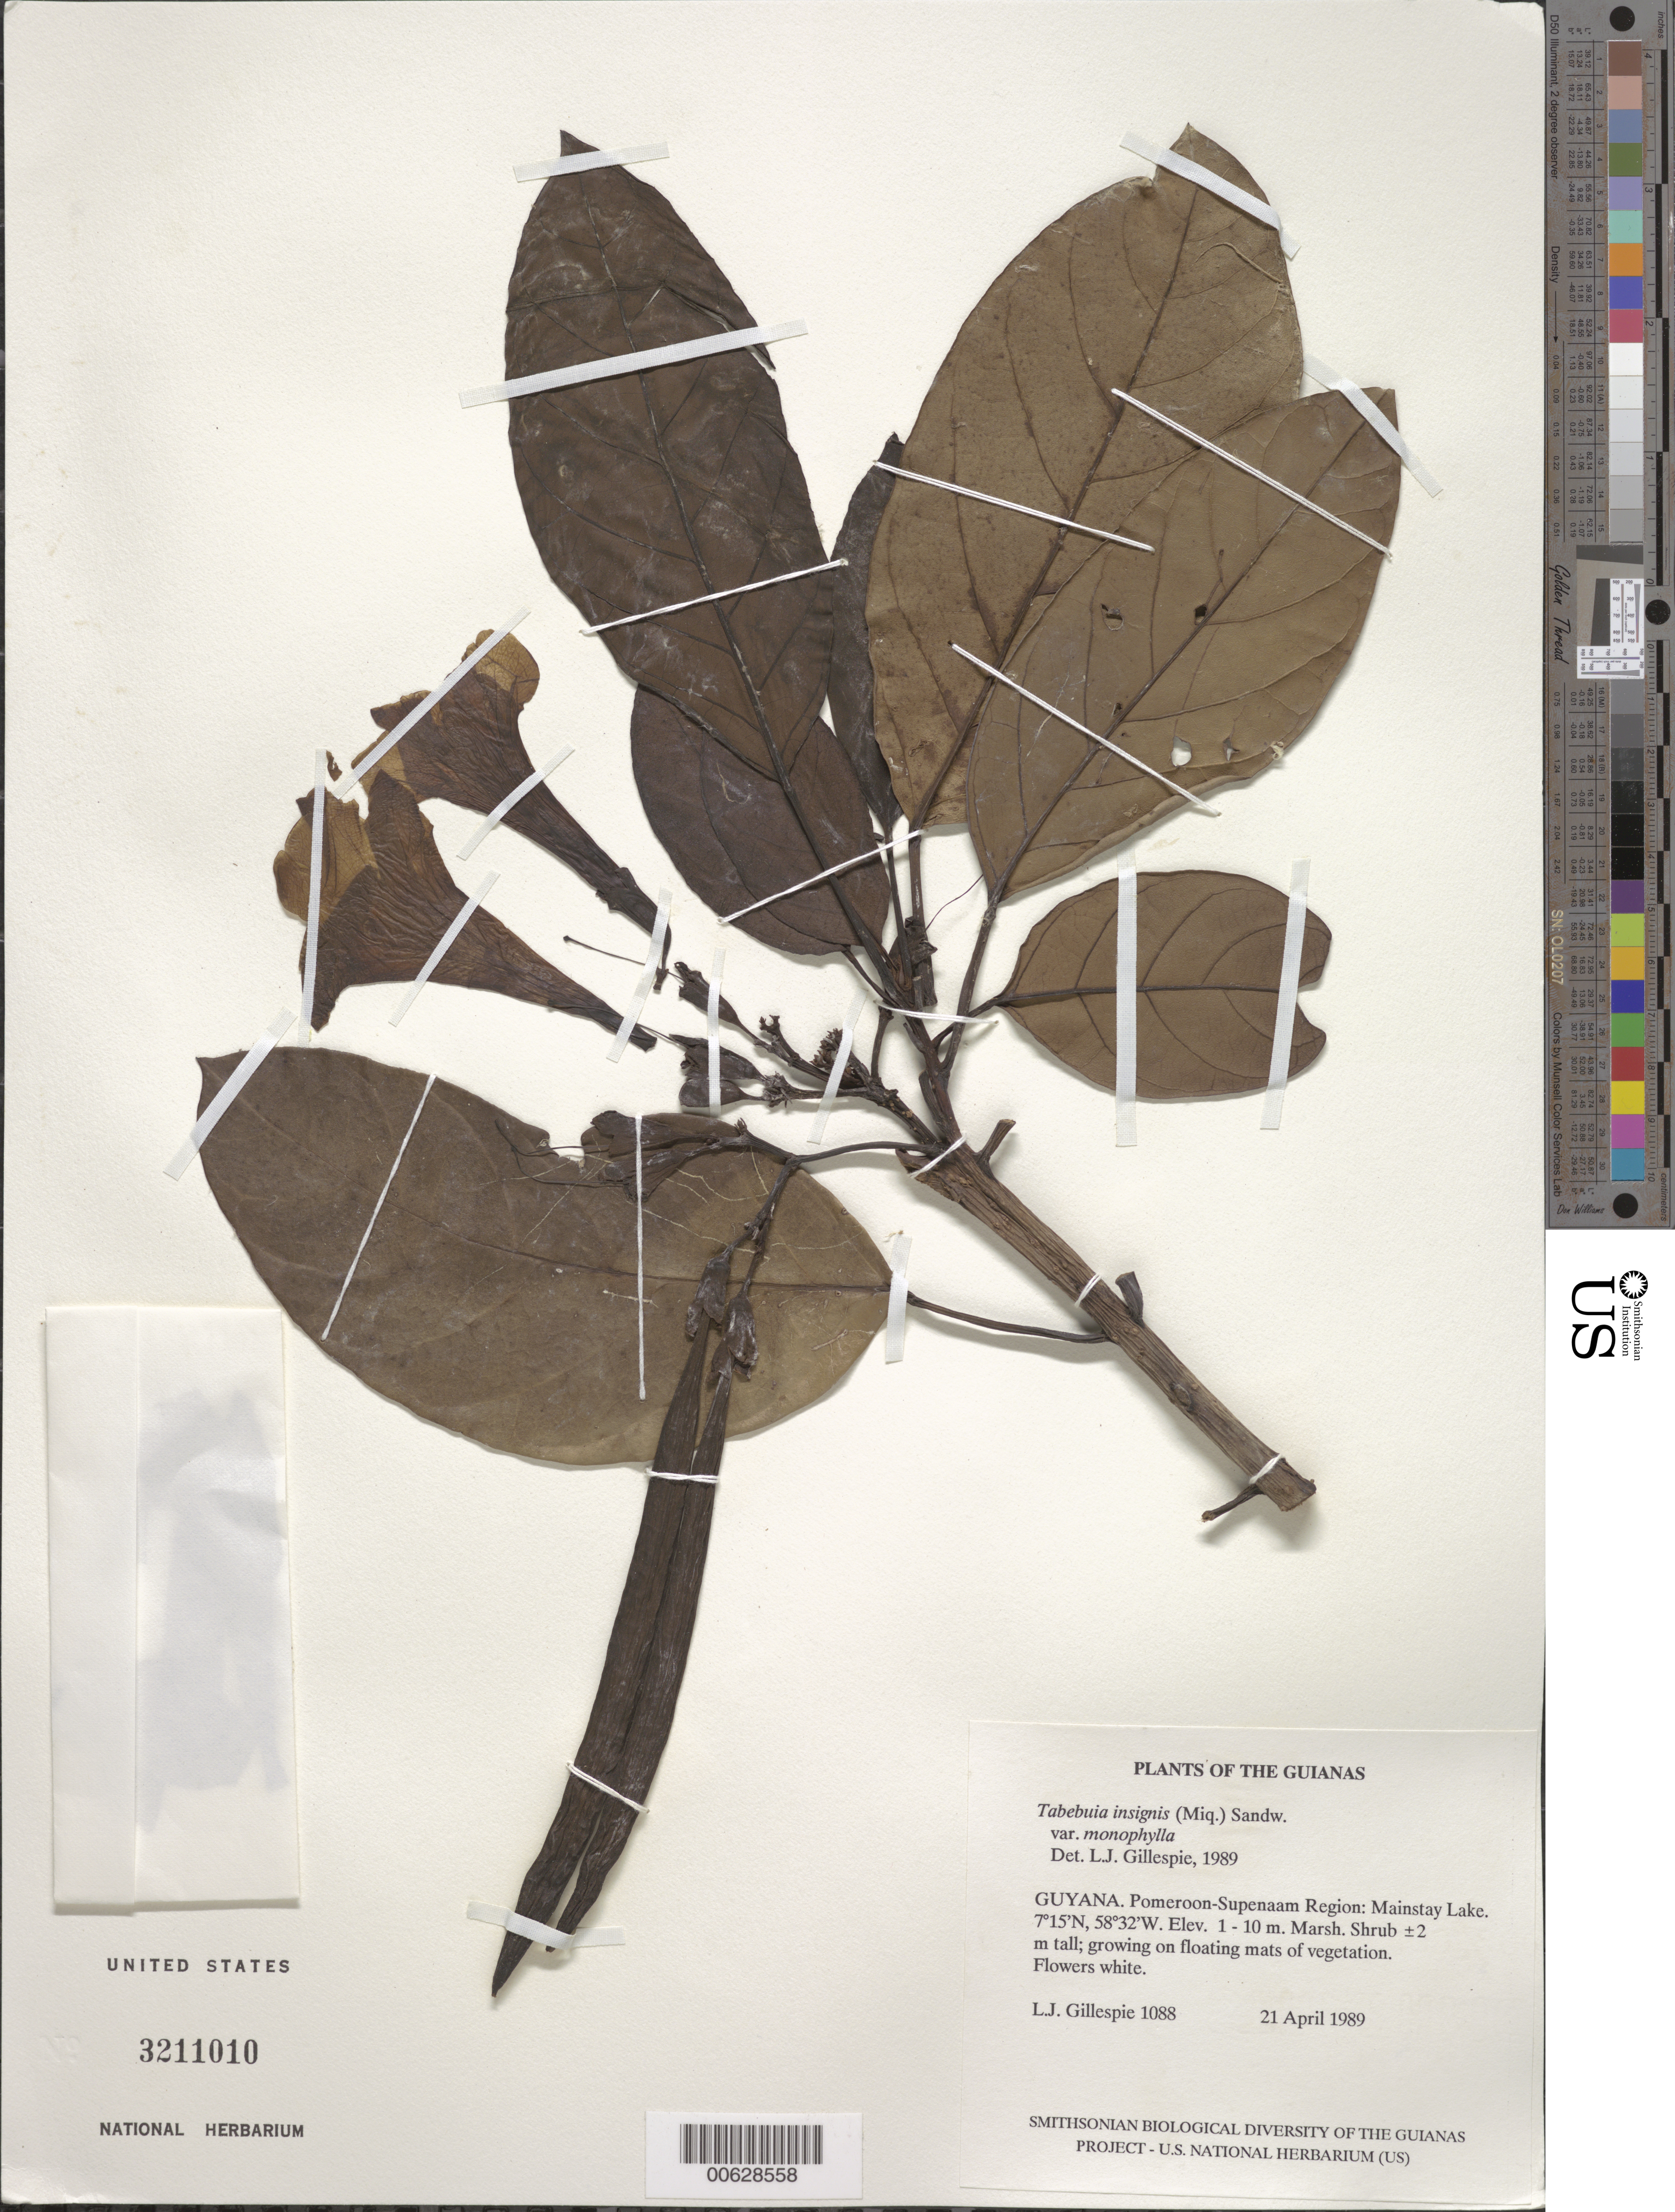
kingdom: Plantae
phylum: Tracheophyta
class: Magnoliopsida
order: Lamiales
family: Bignoniaceae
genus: Tabebuia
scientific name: Tabebuia insignis var. monophylla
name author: Sandwith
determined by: Gillespie, L. J.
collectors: L. J. Gillespie & H. Persaud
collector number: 1088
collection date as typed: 21 April 1989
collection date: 1989-04-21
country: Guyana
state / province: Pomeroon-Supenaam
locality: Mainstay Lake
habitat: Marsh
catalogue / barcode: US 3211010